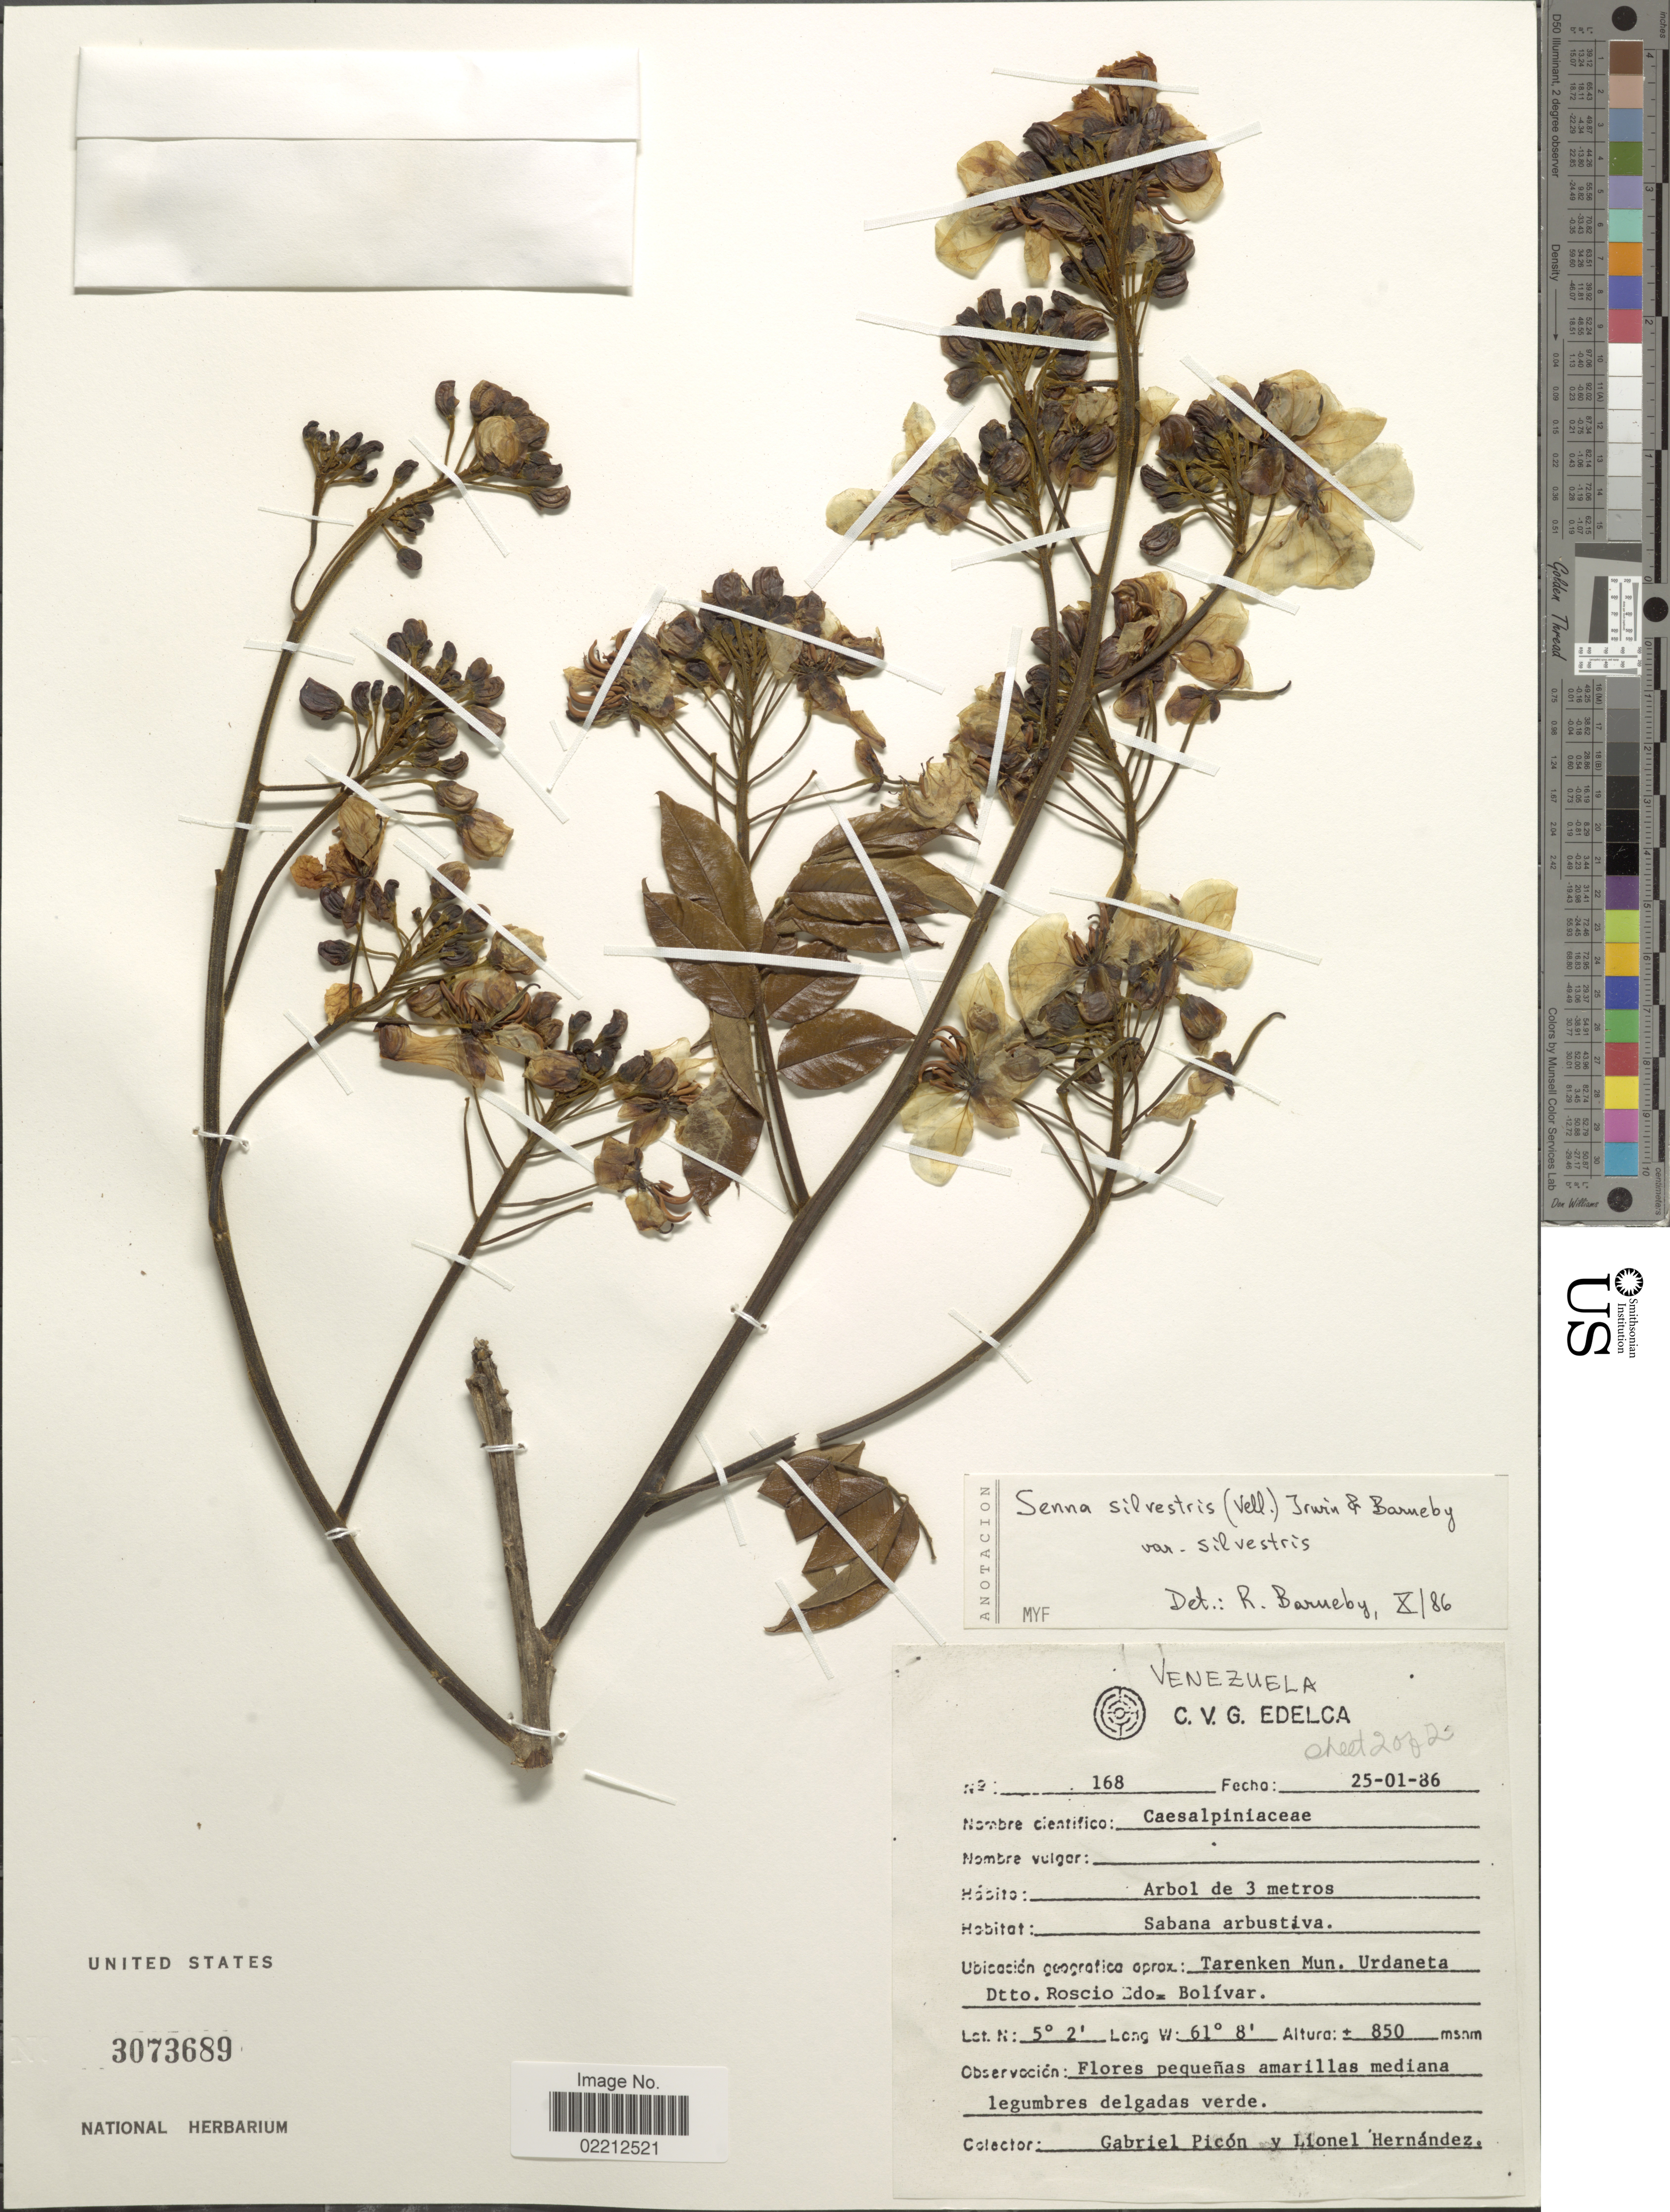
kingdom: Plantae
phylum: Tracheophyta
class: Magnoliopsida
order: Fabales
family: Fabaceae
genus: Senna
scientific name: Senna silvestris var. silvestris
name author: (Vell.) H.S. Irwin & Barneby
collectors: G. Picón Navas & L. Hernández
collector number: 168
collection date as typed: Transcribed d/m/y: 25/1/86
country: Venezuela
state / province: Bolivar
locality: Tarenken Mun. Urdaneta Dtto. Roscio Edo. Bolivar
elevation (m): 850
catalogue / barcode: US 3073689